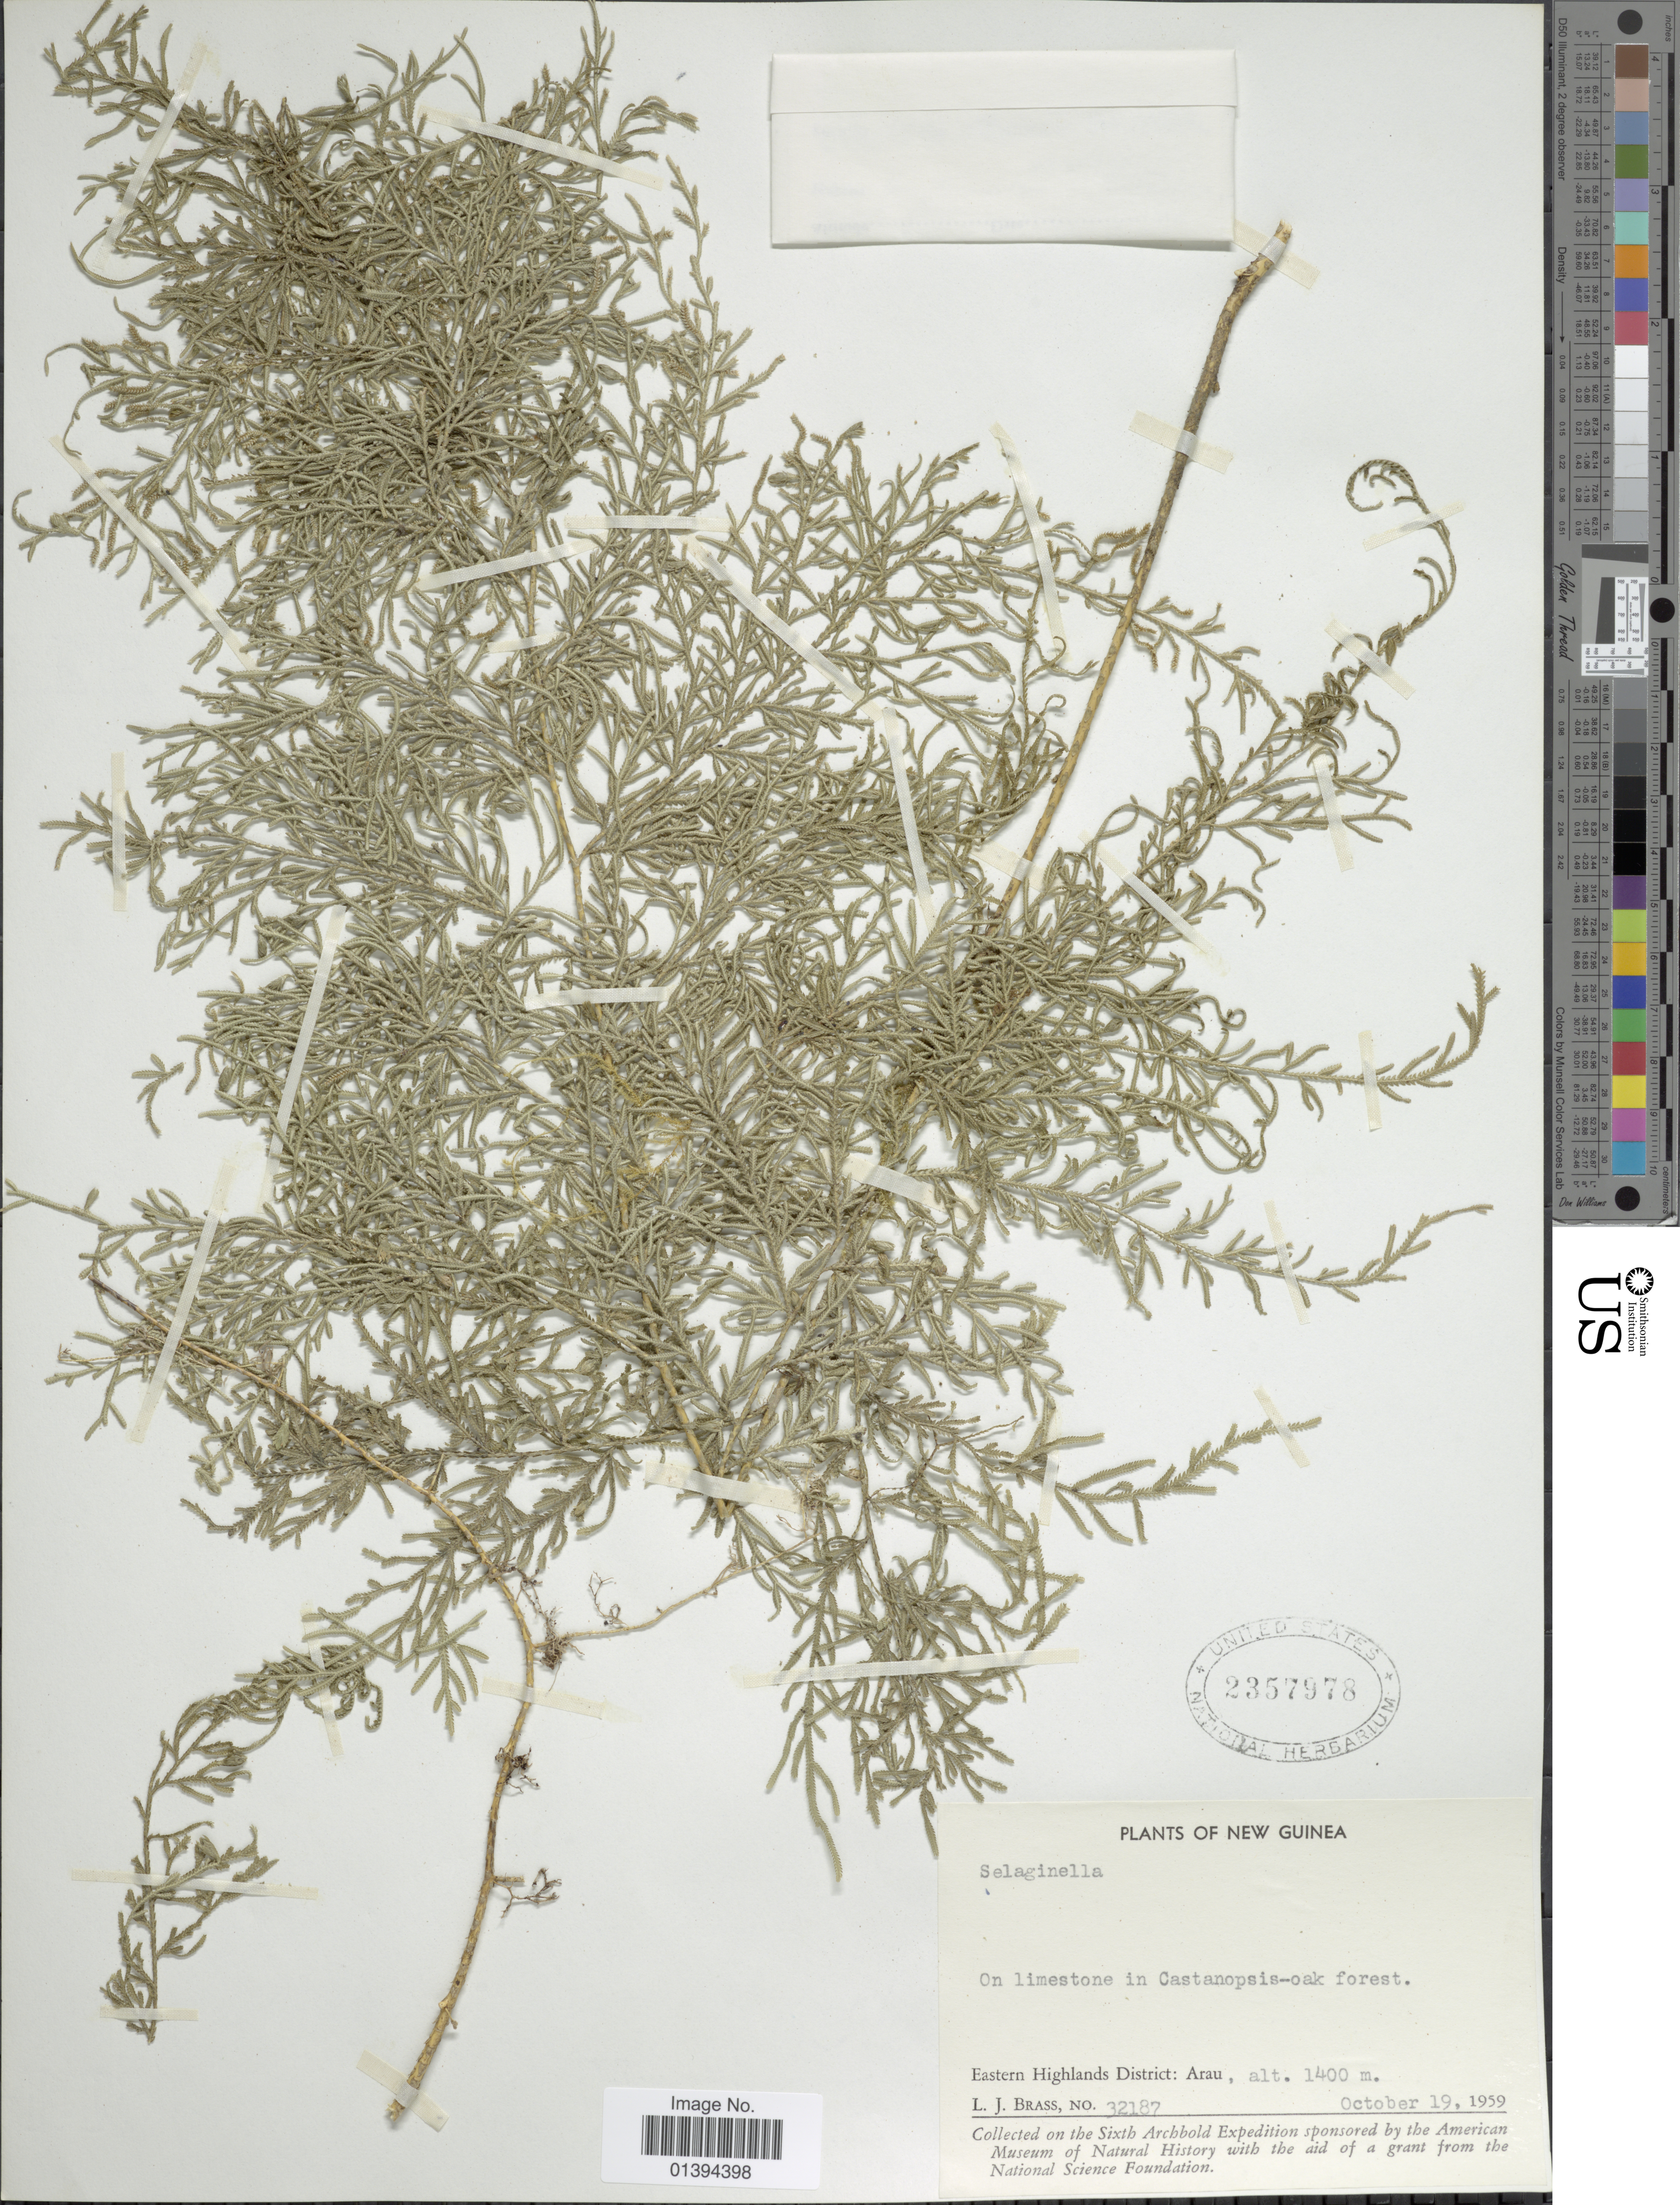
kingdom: Plantae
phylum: Tracheophyta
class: Lycopodiopsida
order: Selaginellales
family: Selaginellaceae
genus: Selaginella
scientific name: Selaginella sp.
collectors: L. J. Brass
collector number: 32187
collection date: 1959-10-19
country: Papua New Guinea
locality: New Guinea, Eastern Highlands District: Arau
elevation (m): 1400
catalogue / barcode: US 2357978